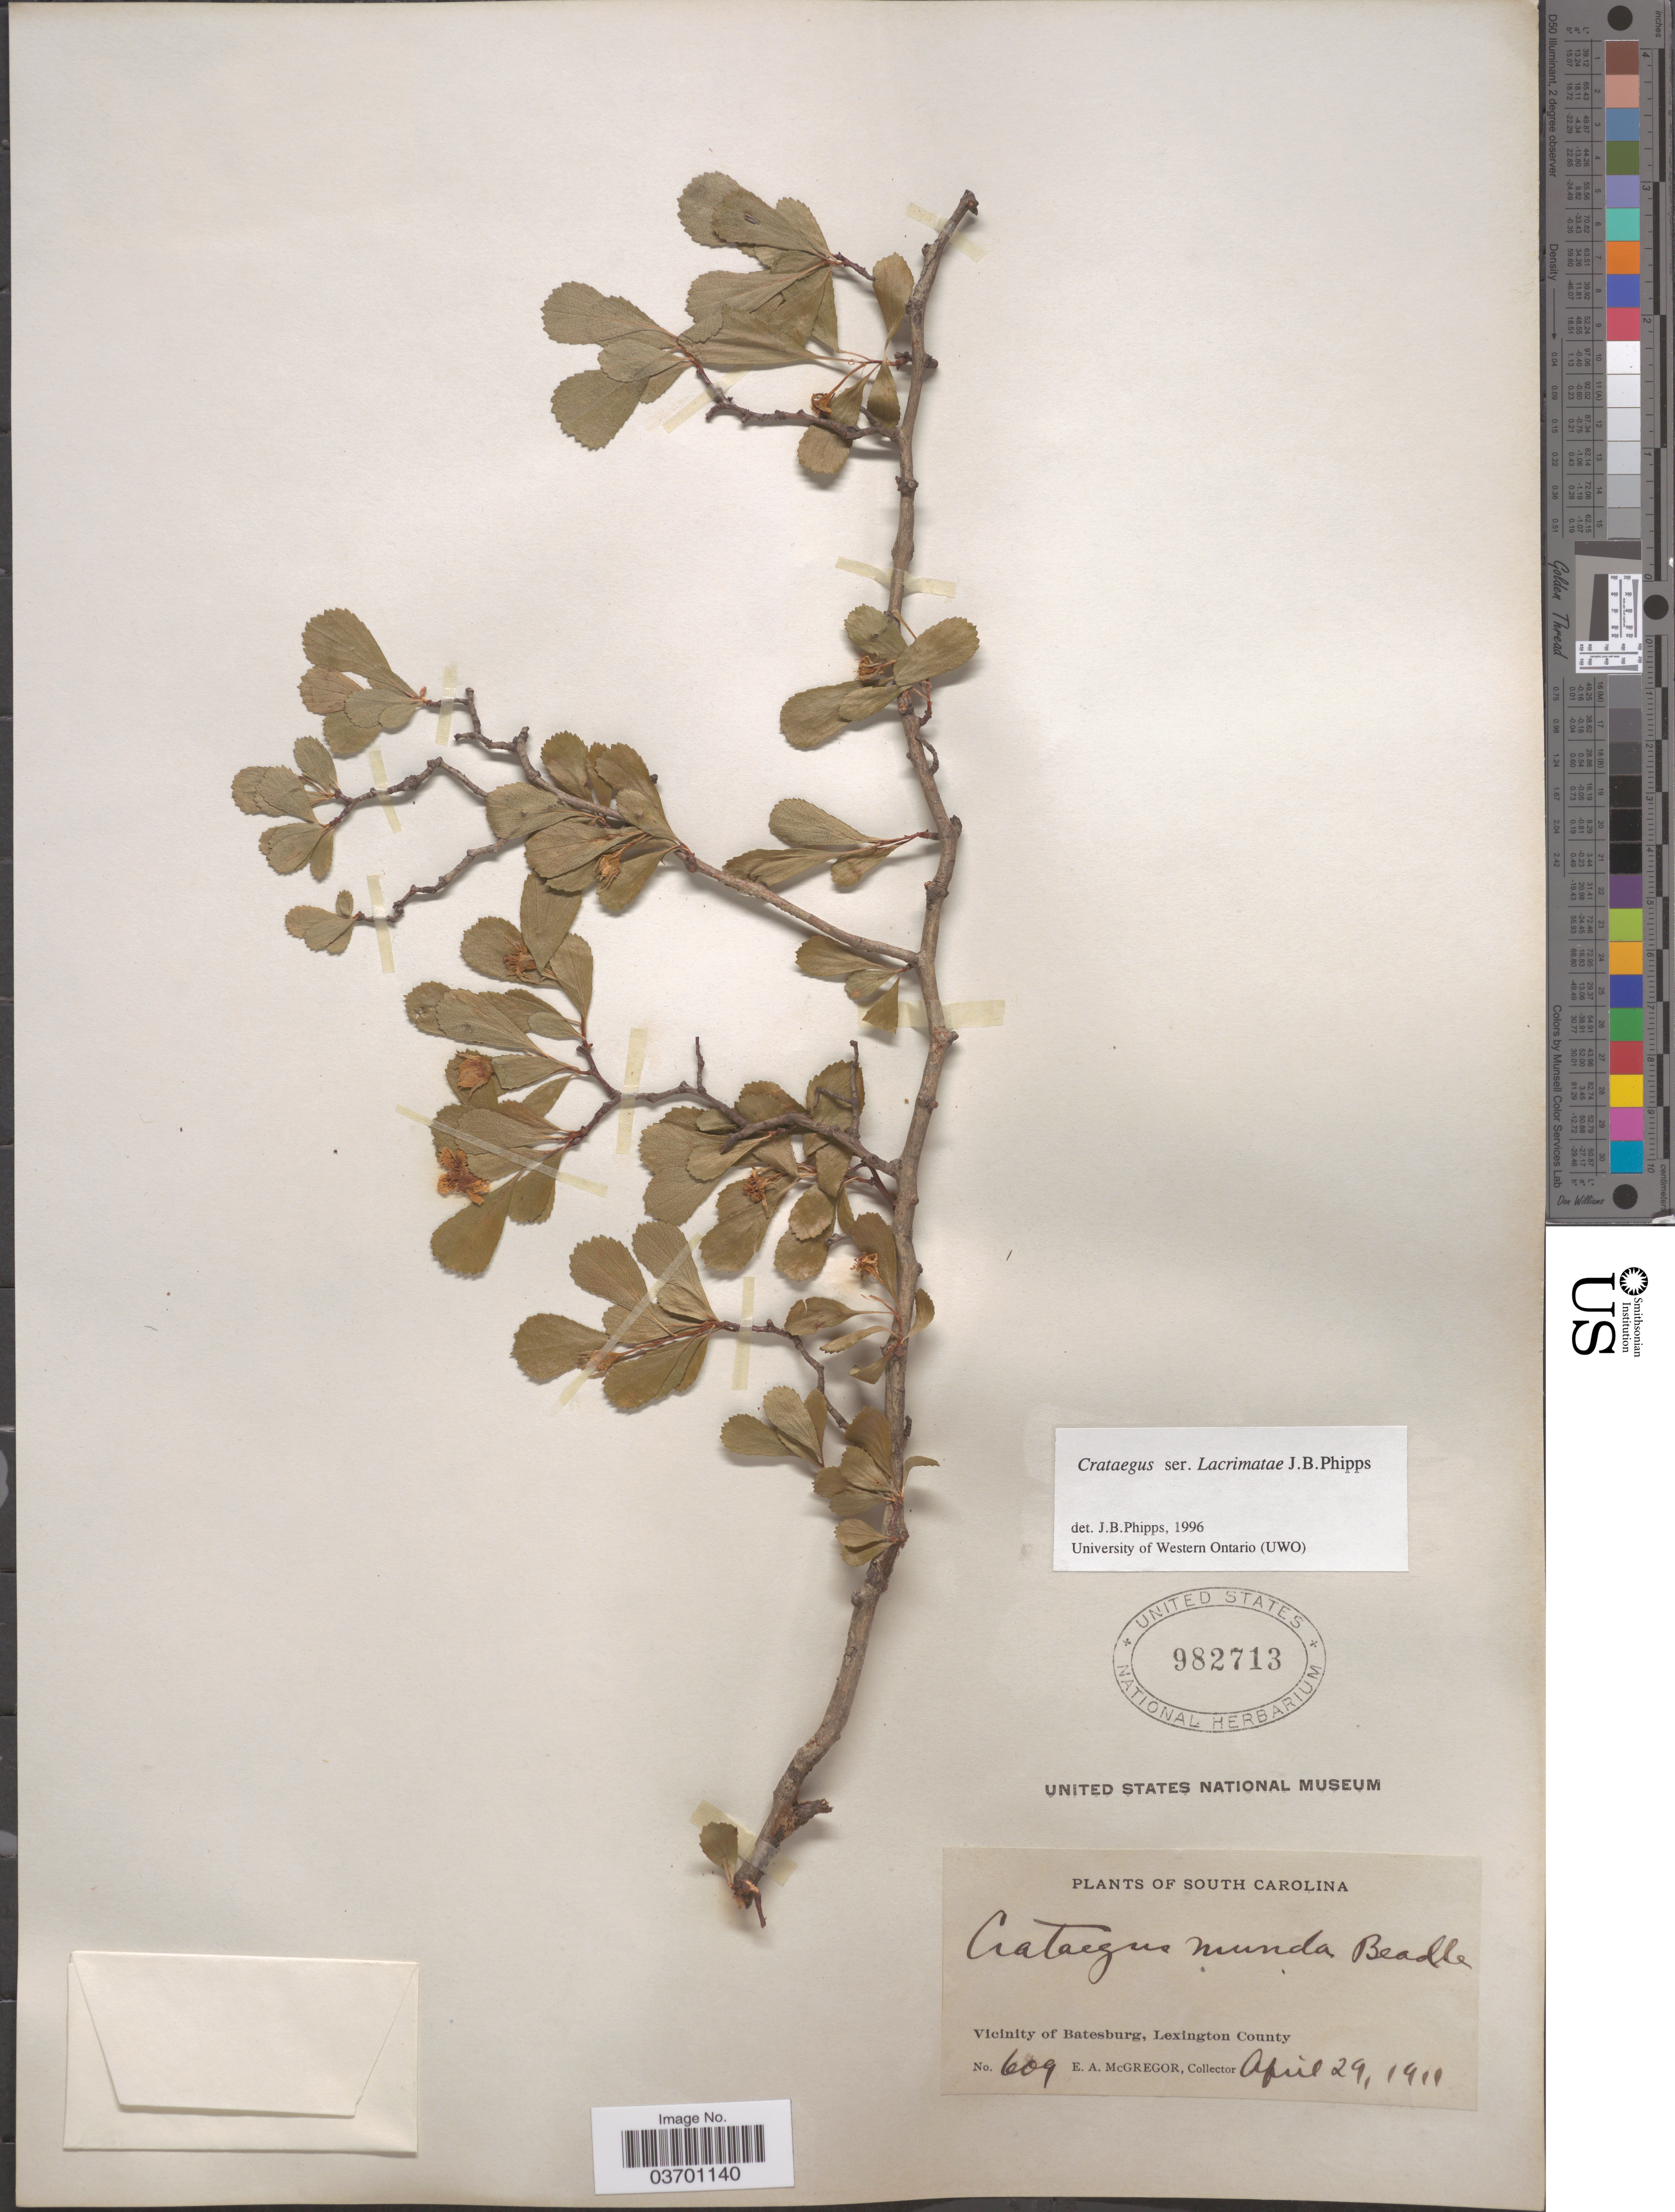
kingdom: Plantae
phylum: Tracheophyta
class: Magnoliopsida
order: Rosales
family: Rosaceae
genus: Crataegus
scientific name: Crataegus munda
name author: Beadle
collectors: E. A. McGregor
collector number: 609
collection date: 1911-04-29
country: United States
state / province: South Carolina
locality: Vicinity of Batesburg, Lexington County.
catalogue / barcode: US 982713